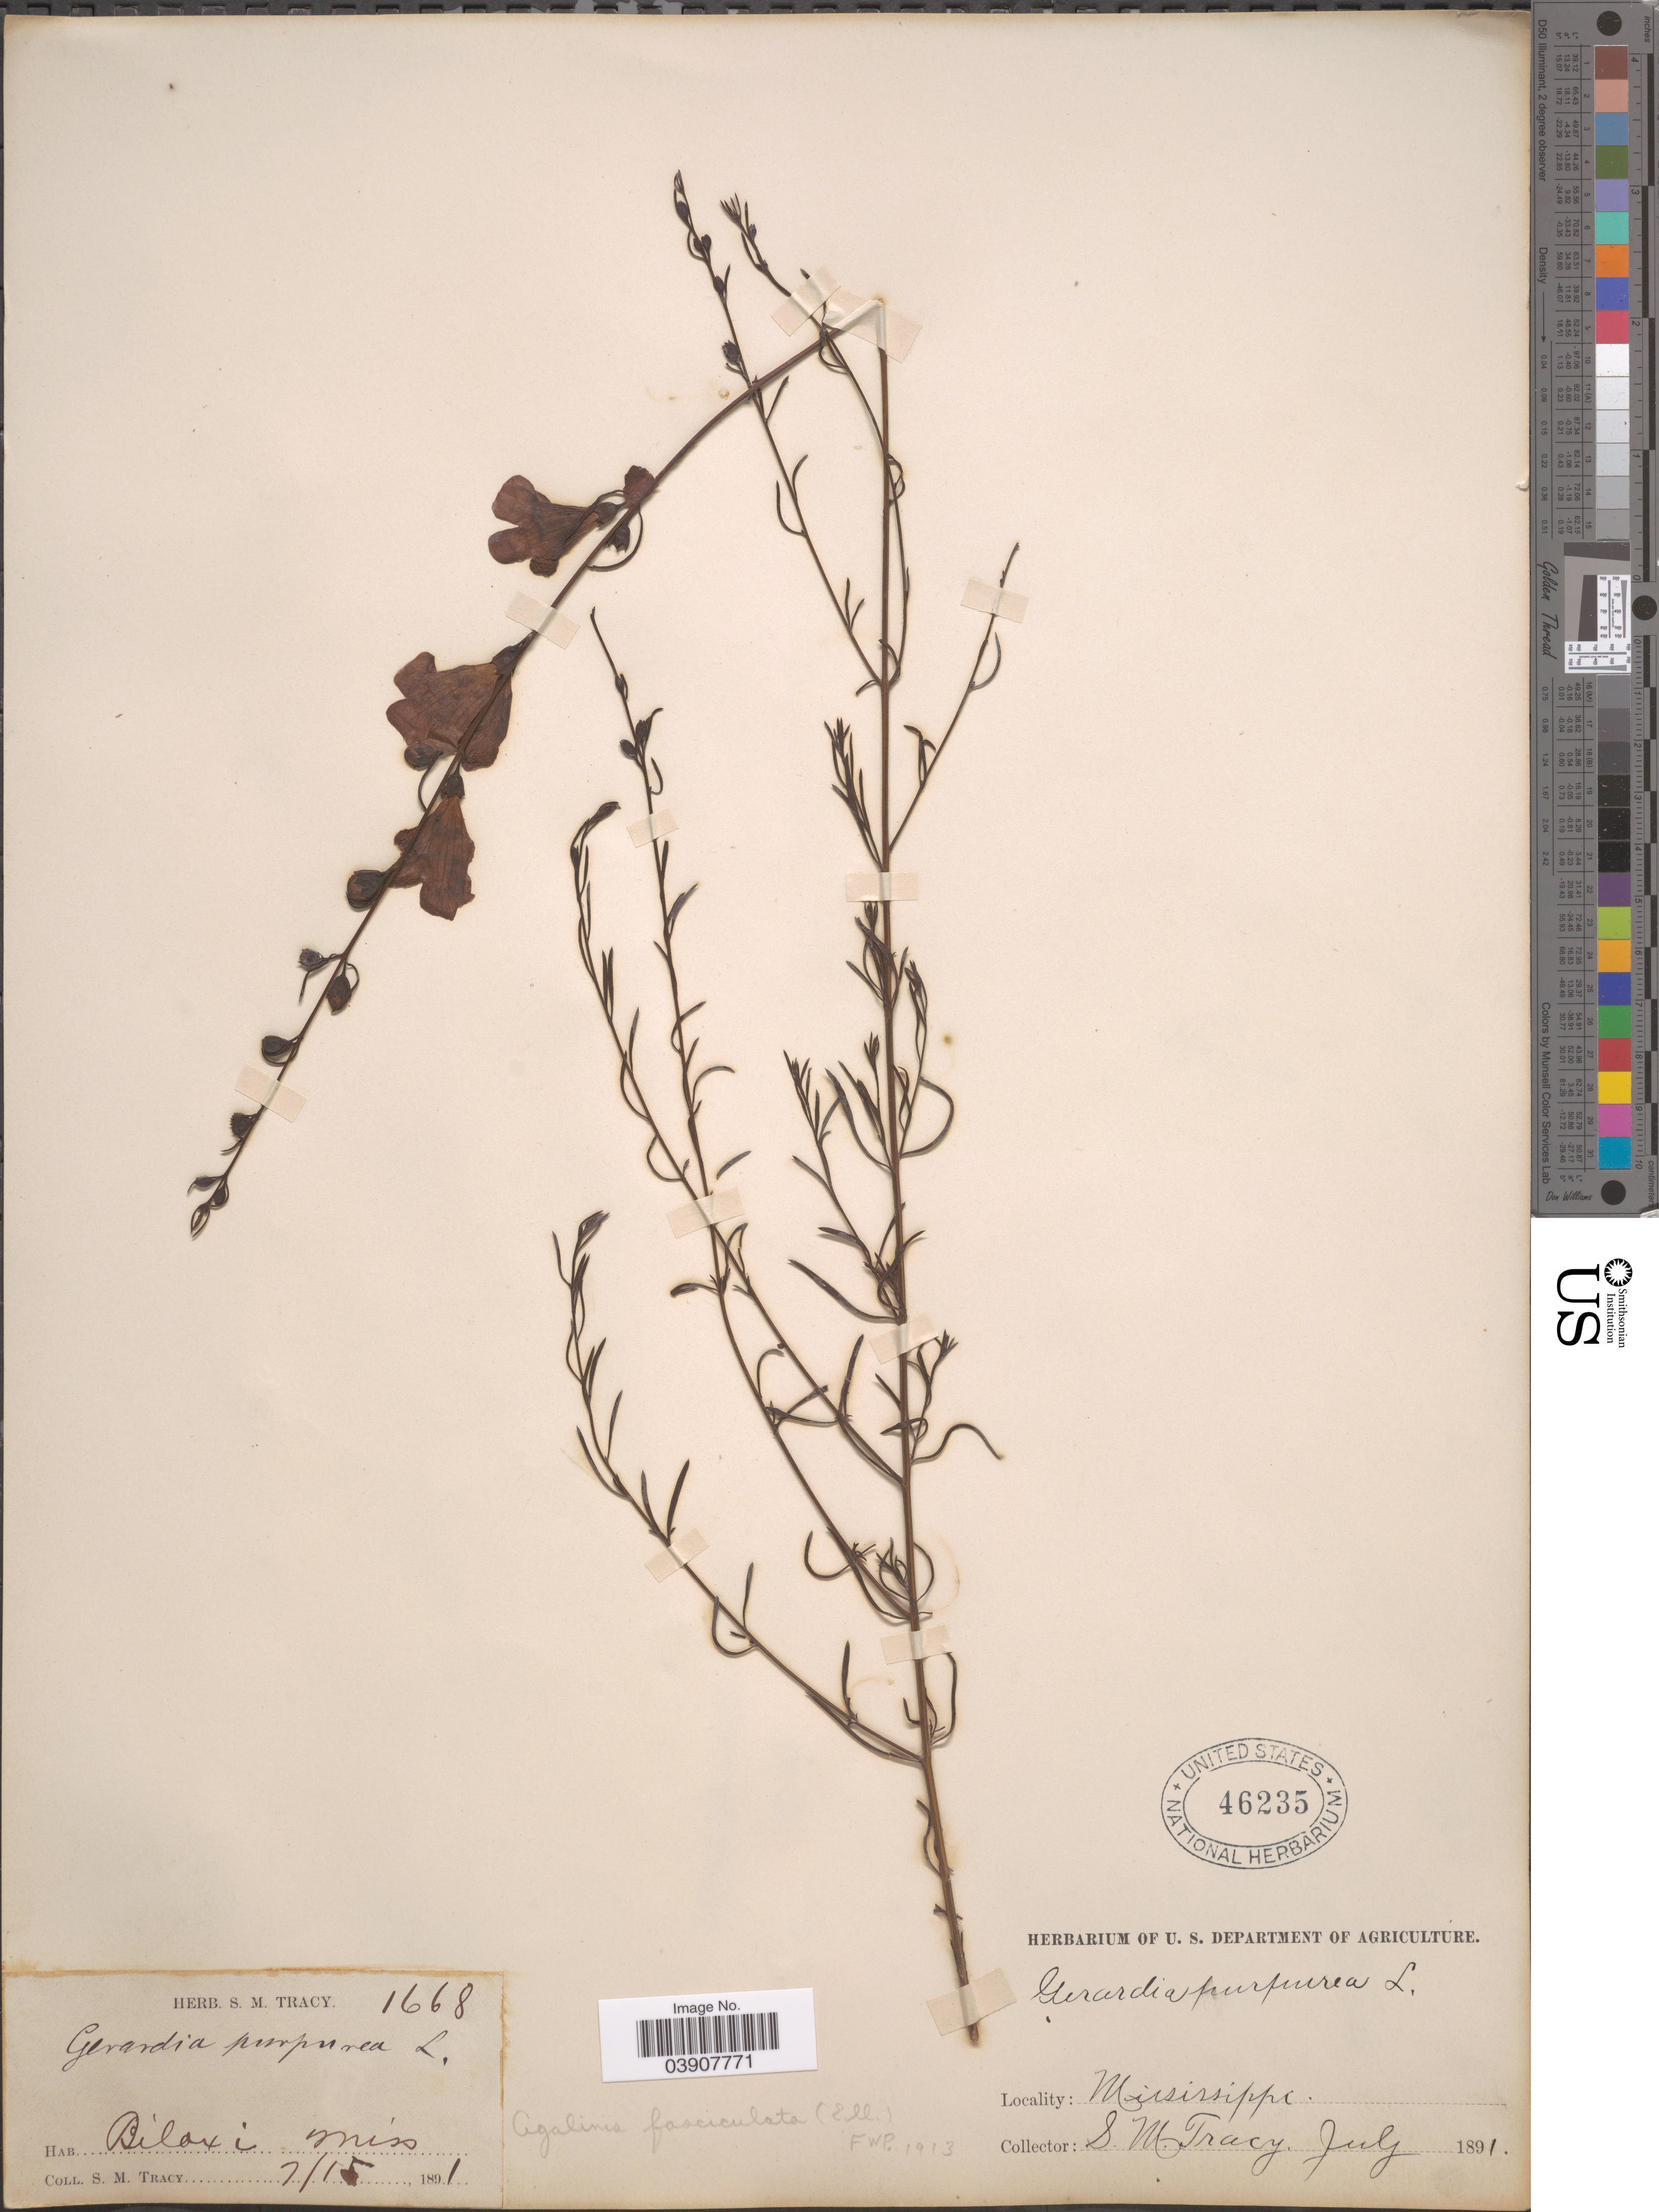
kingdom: Plantae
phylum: Tracheophyta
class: Magnoliopsida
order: Lamiales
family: Orobanchaceae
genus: Agalinis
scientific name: Agalinis fasciculata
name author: (Elliott) Raf.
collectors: S. M. Tracy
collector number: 1668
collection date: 1891-07-15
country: United States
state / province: Mississippi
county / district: Harrison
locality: Biloxi.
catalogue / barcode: US 46235